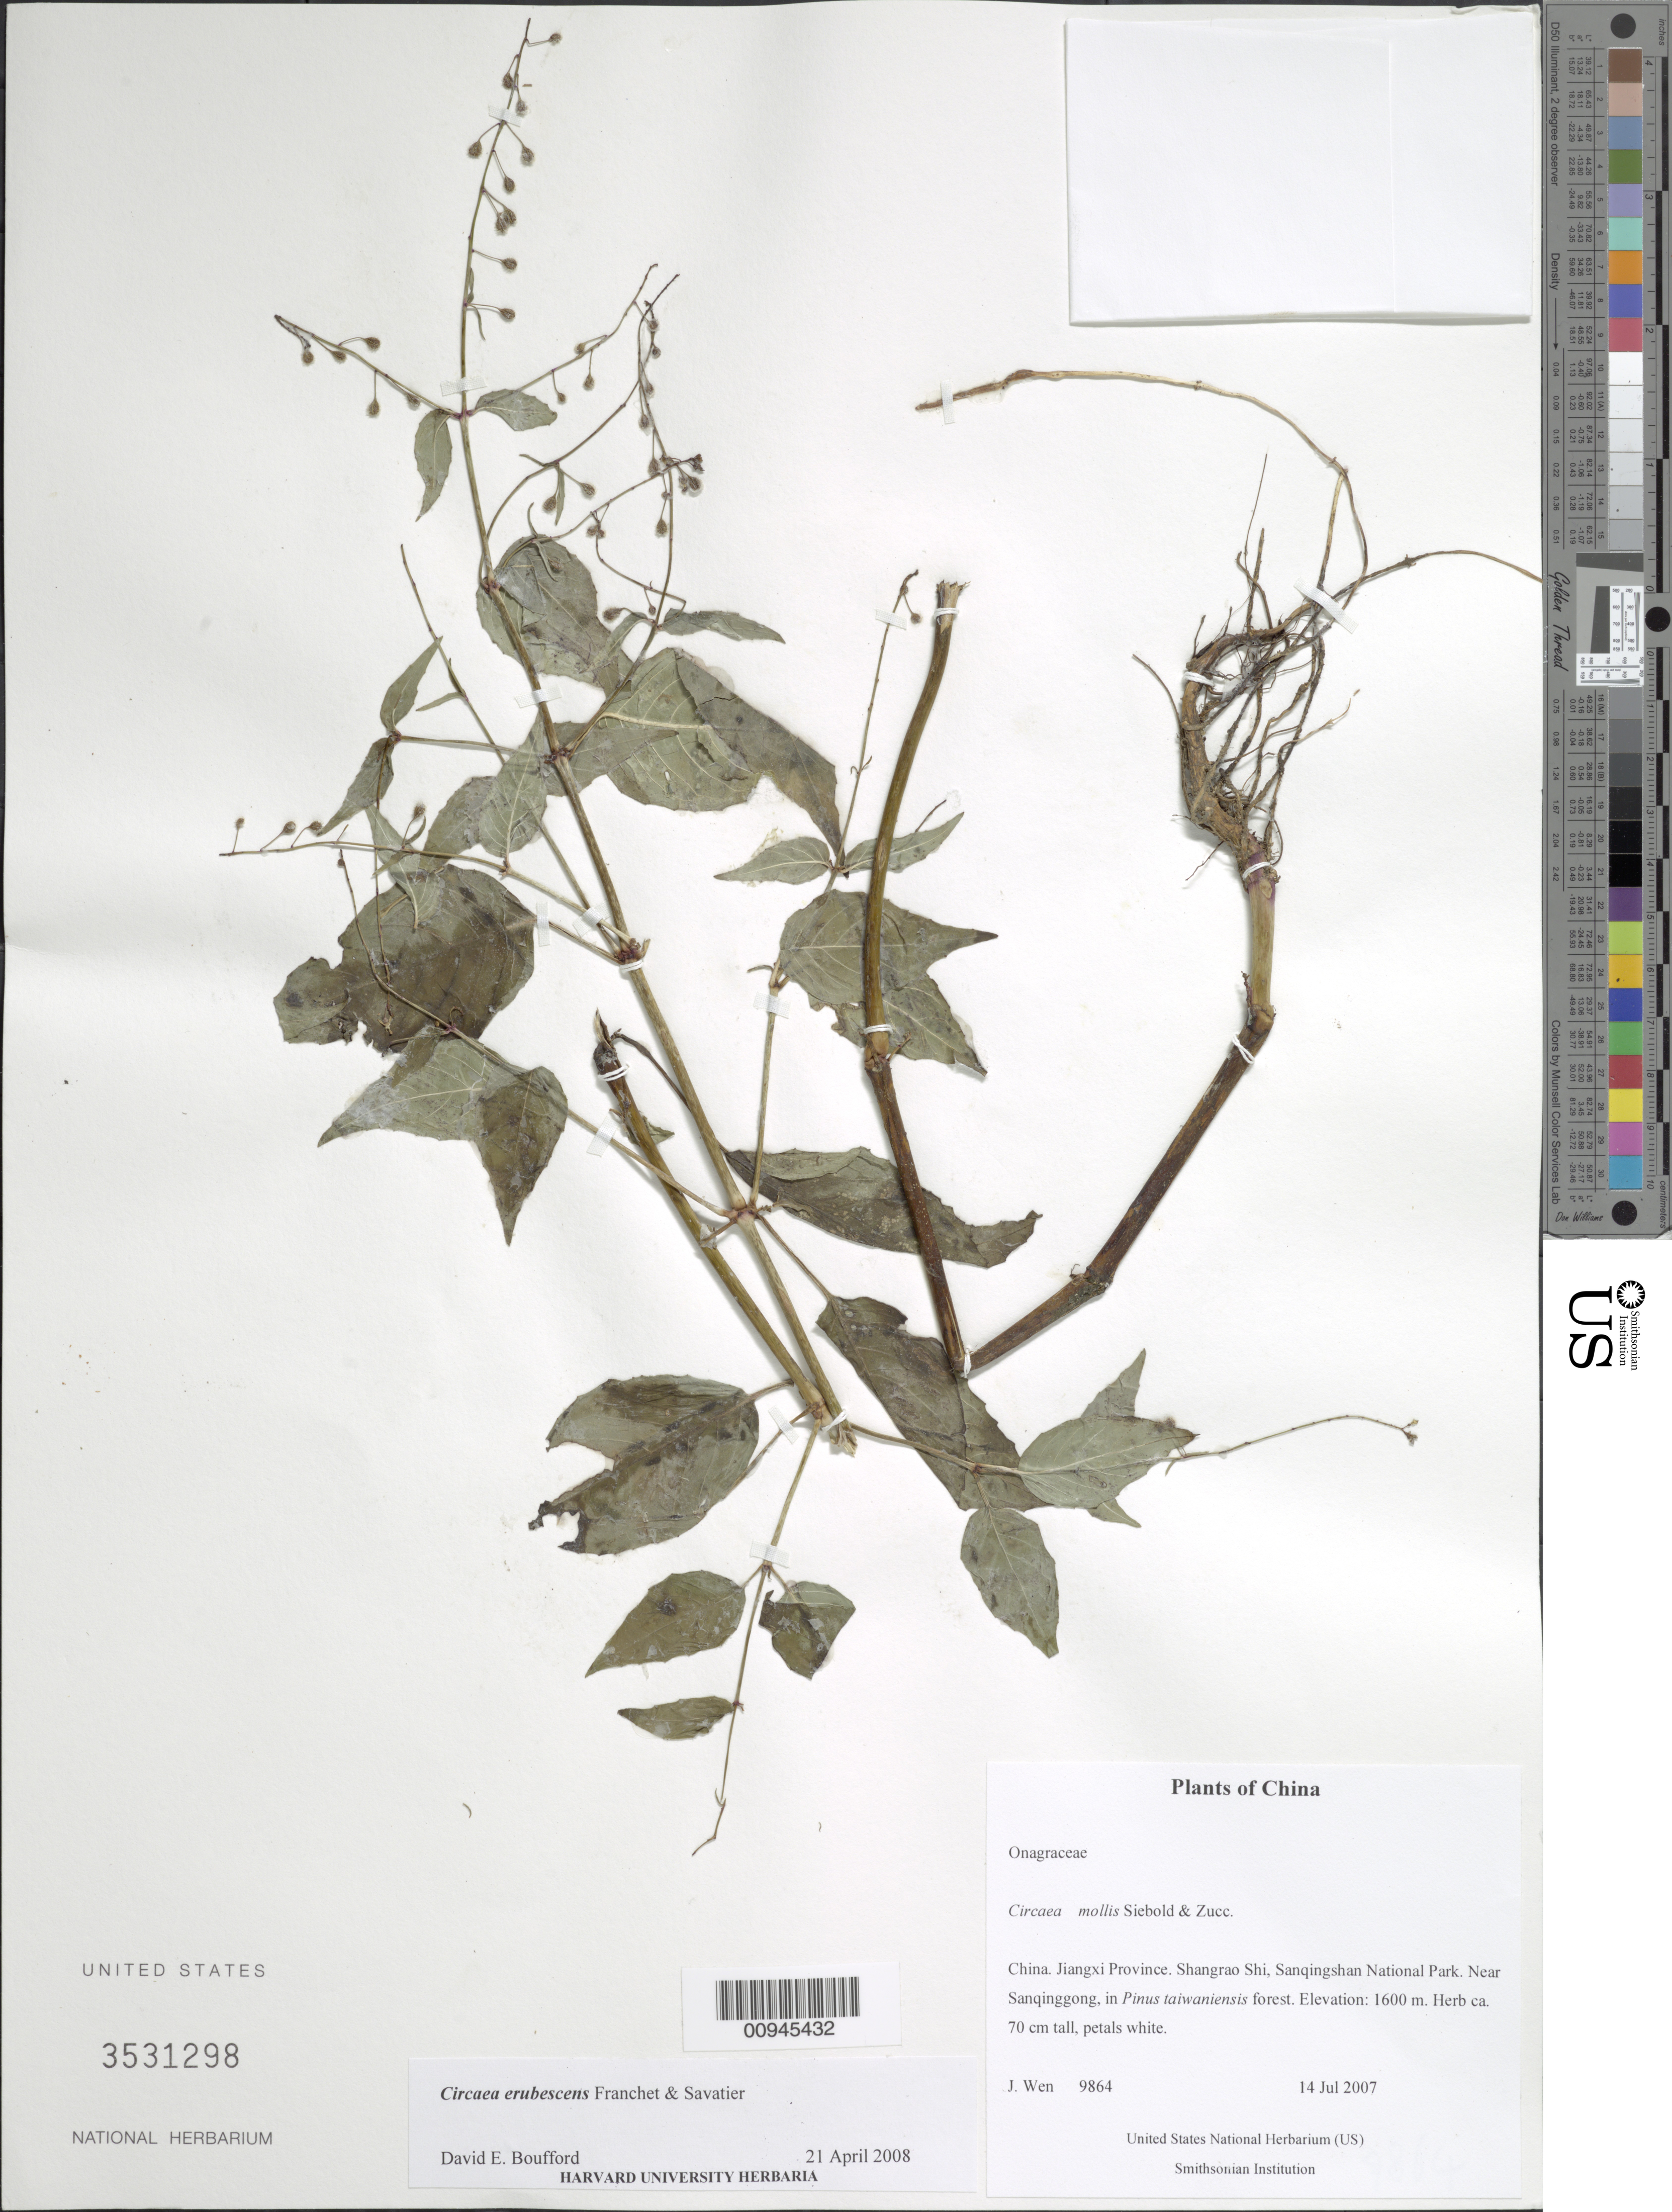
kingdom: Plantae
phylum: Tracheophyta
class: Magnoliopsida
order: Myrtales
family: Onagraceae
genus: Circaea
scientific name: Circaea erubescens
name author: Franch. & Sav.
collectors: J. Wen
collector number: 9864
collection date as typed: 14 Jul 2007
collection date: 2007-07-14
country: China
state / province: Jiangxi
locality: Near Sanqinggong, in Pinus taiwanensis forest.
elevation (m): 1600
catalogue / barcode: US 3531298